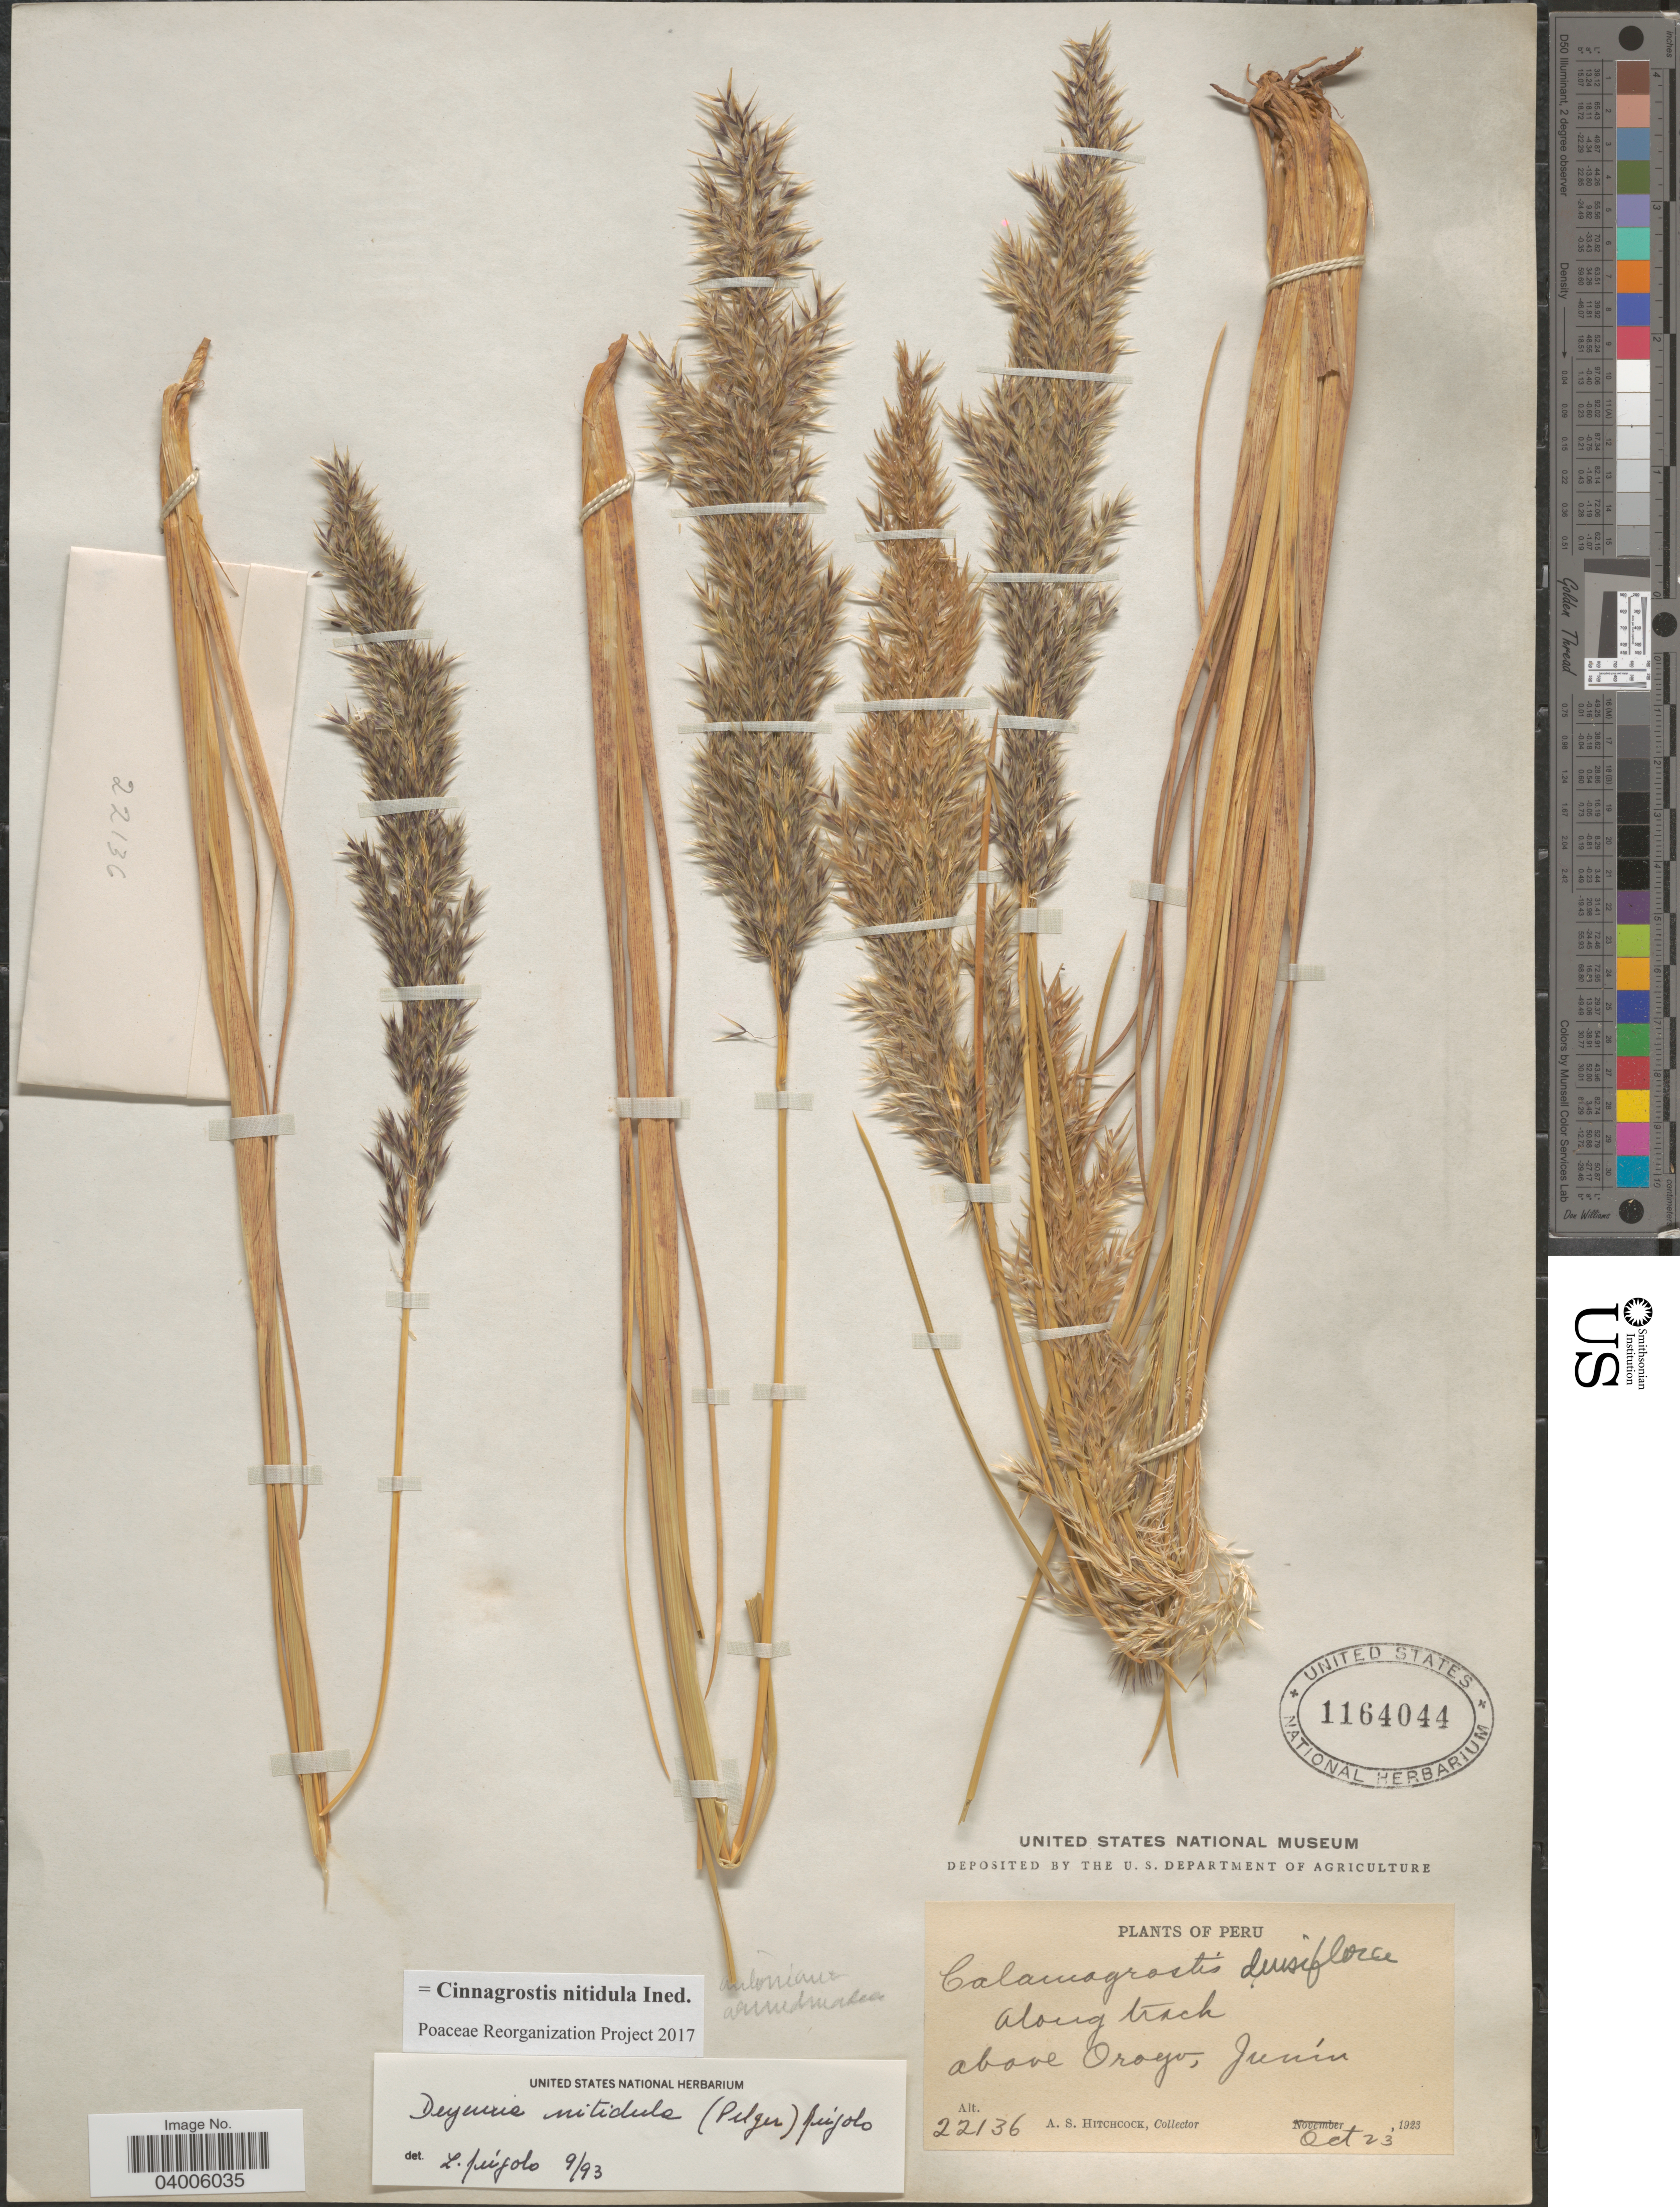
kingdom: Plantae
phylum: Tracheophyta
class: Liliopsida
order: Poales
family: Poaceae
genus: Cinnagrostis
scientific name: Cinnagrostis nitidula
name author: (Wedd.) P.M. Peterson et al.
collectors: A. S. Hitchcock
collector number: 22136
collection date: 1923-10-23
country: Peru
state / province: Junín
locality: Along track above Oroyo.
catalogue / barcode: US 1164044